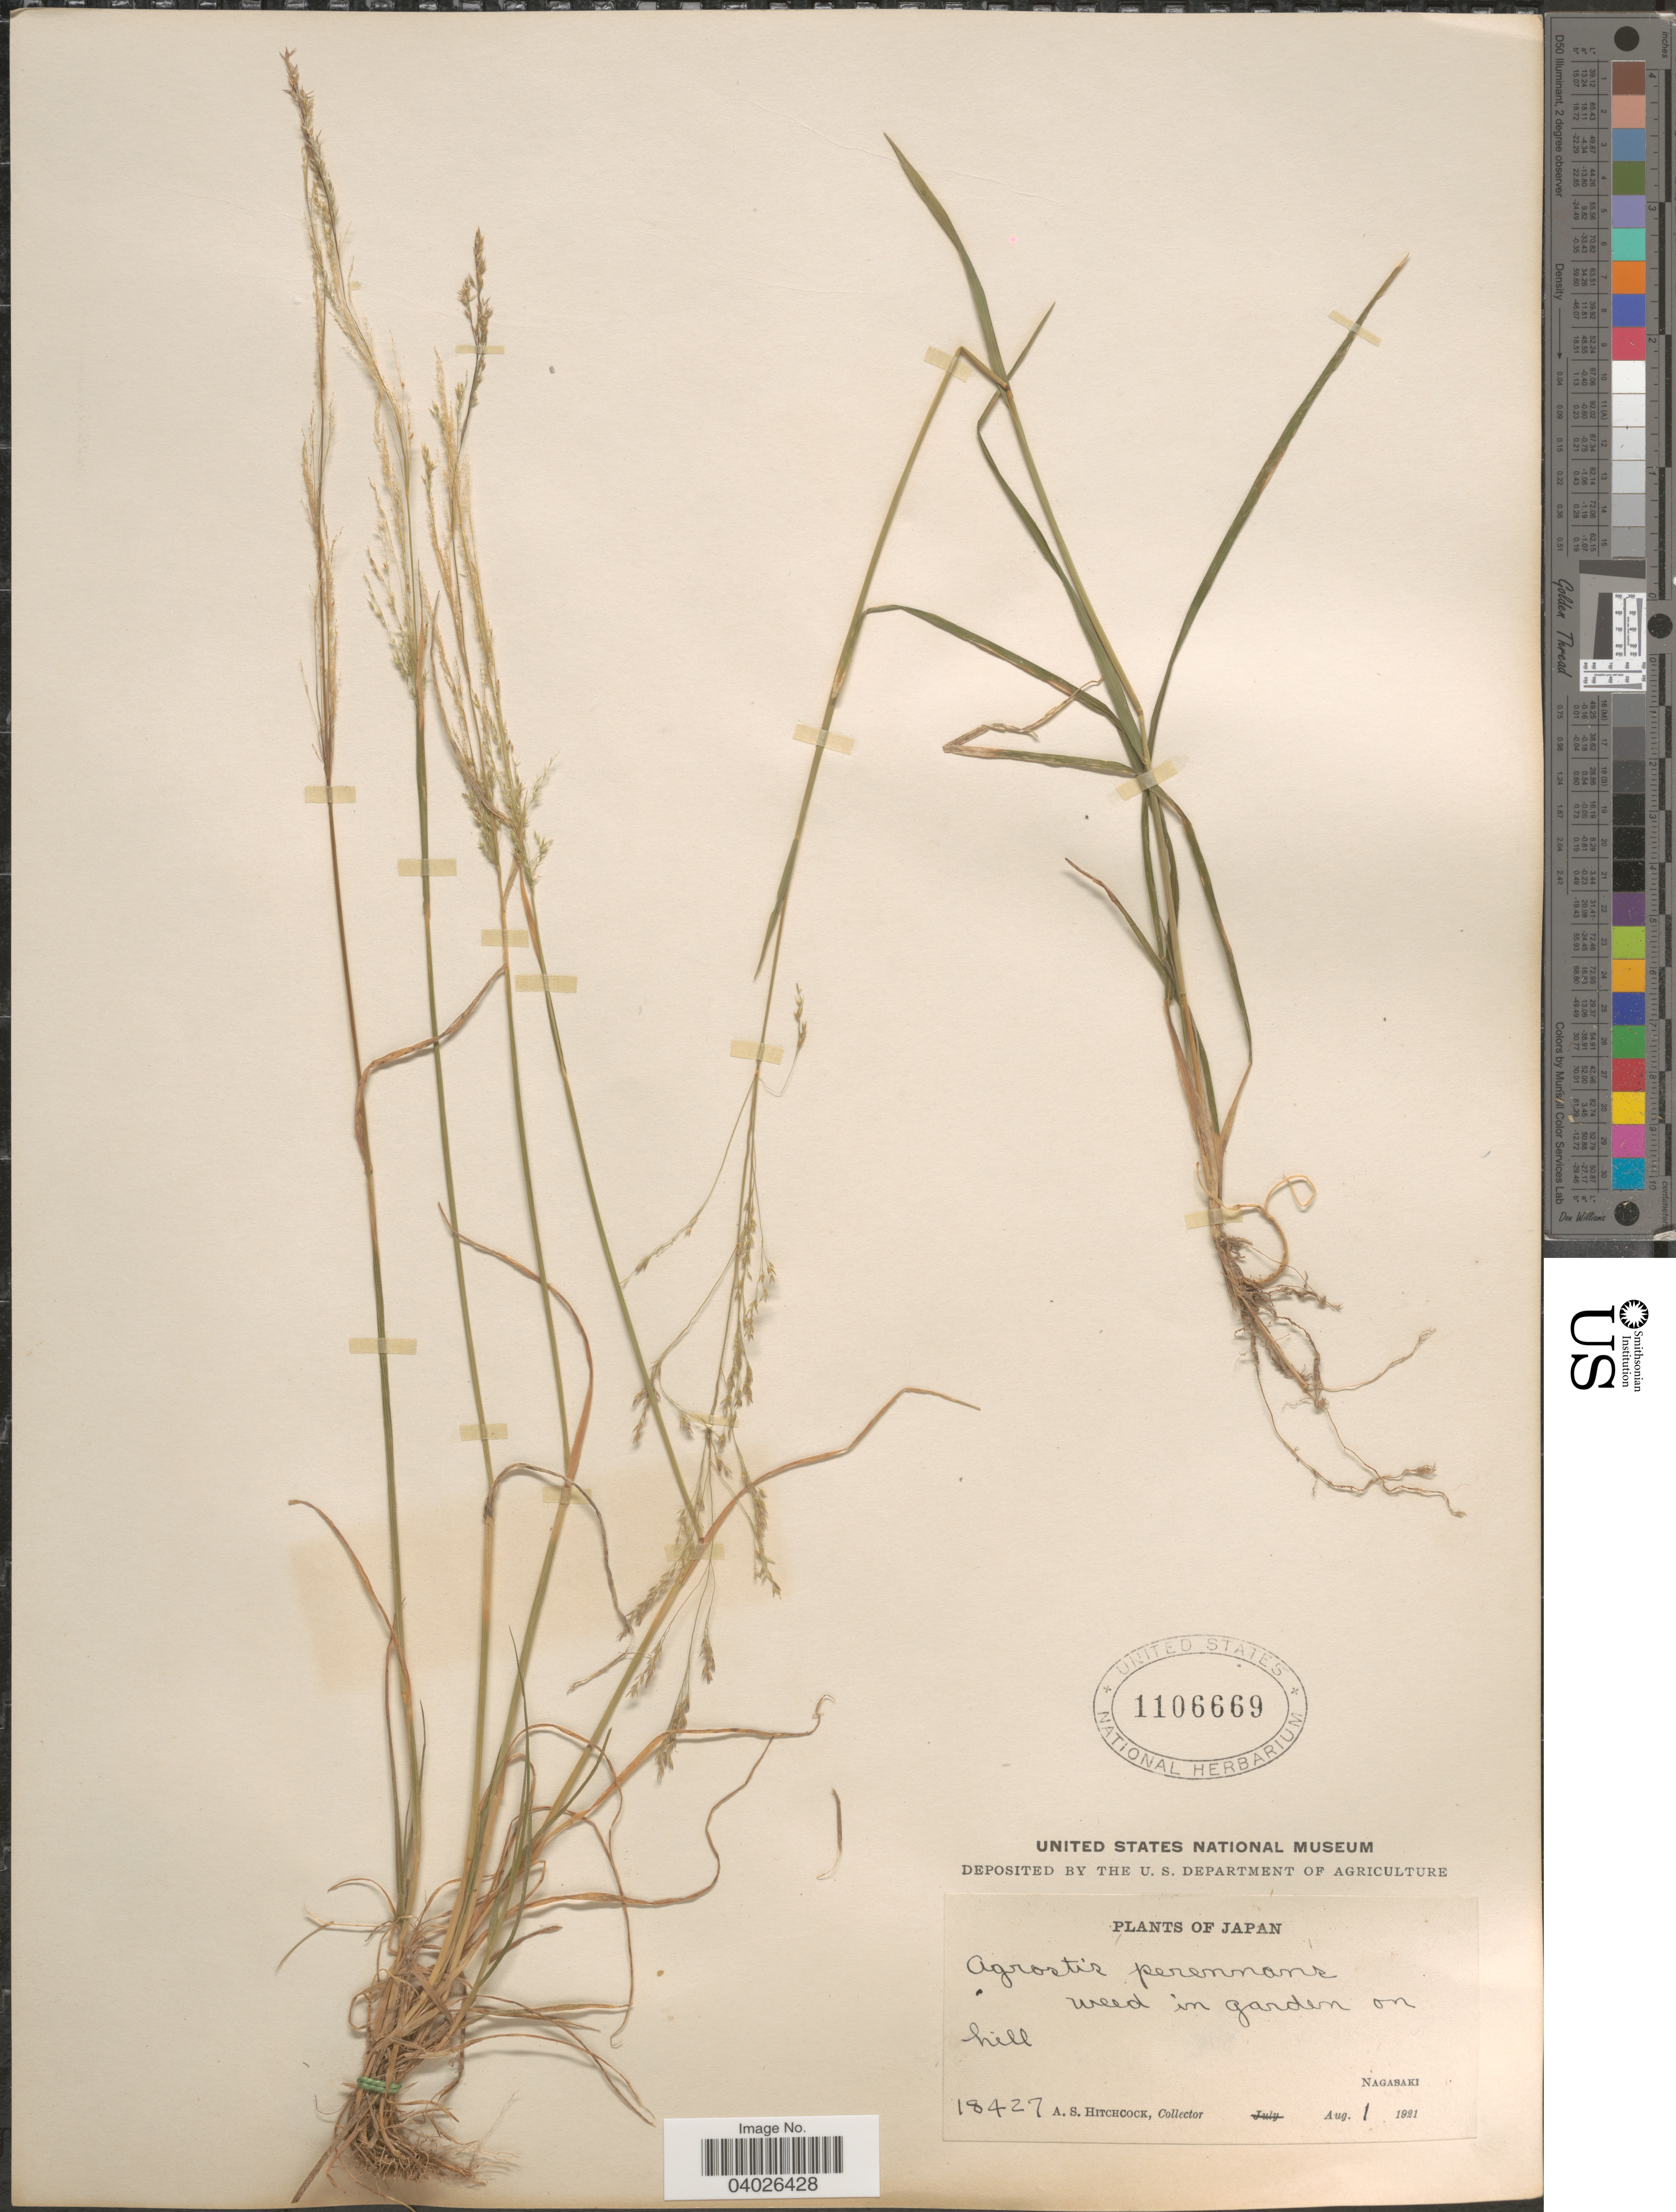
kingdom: Plantae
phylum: Tracheophyta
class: Liliopsida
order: Poales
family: Poaceae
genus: Agrostis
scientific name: Agrostis perennans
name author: (Walter) Tuck.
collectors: A. S. Hitchcock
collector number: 18427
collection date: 1921-08-01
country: Japan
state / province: Nagasaki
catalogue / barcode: US 1106669